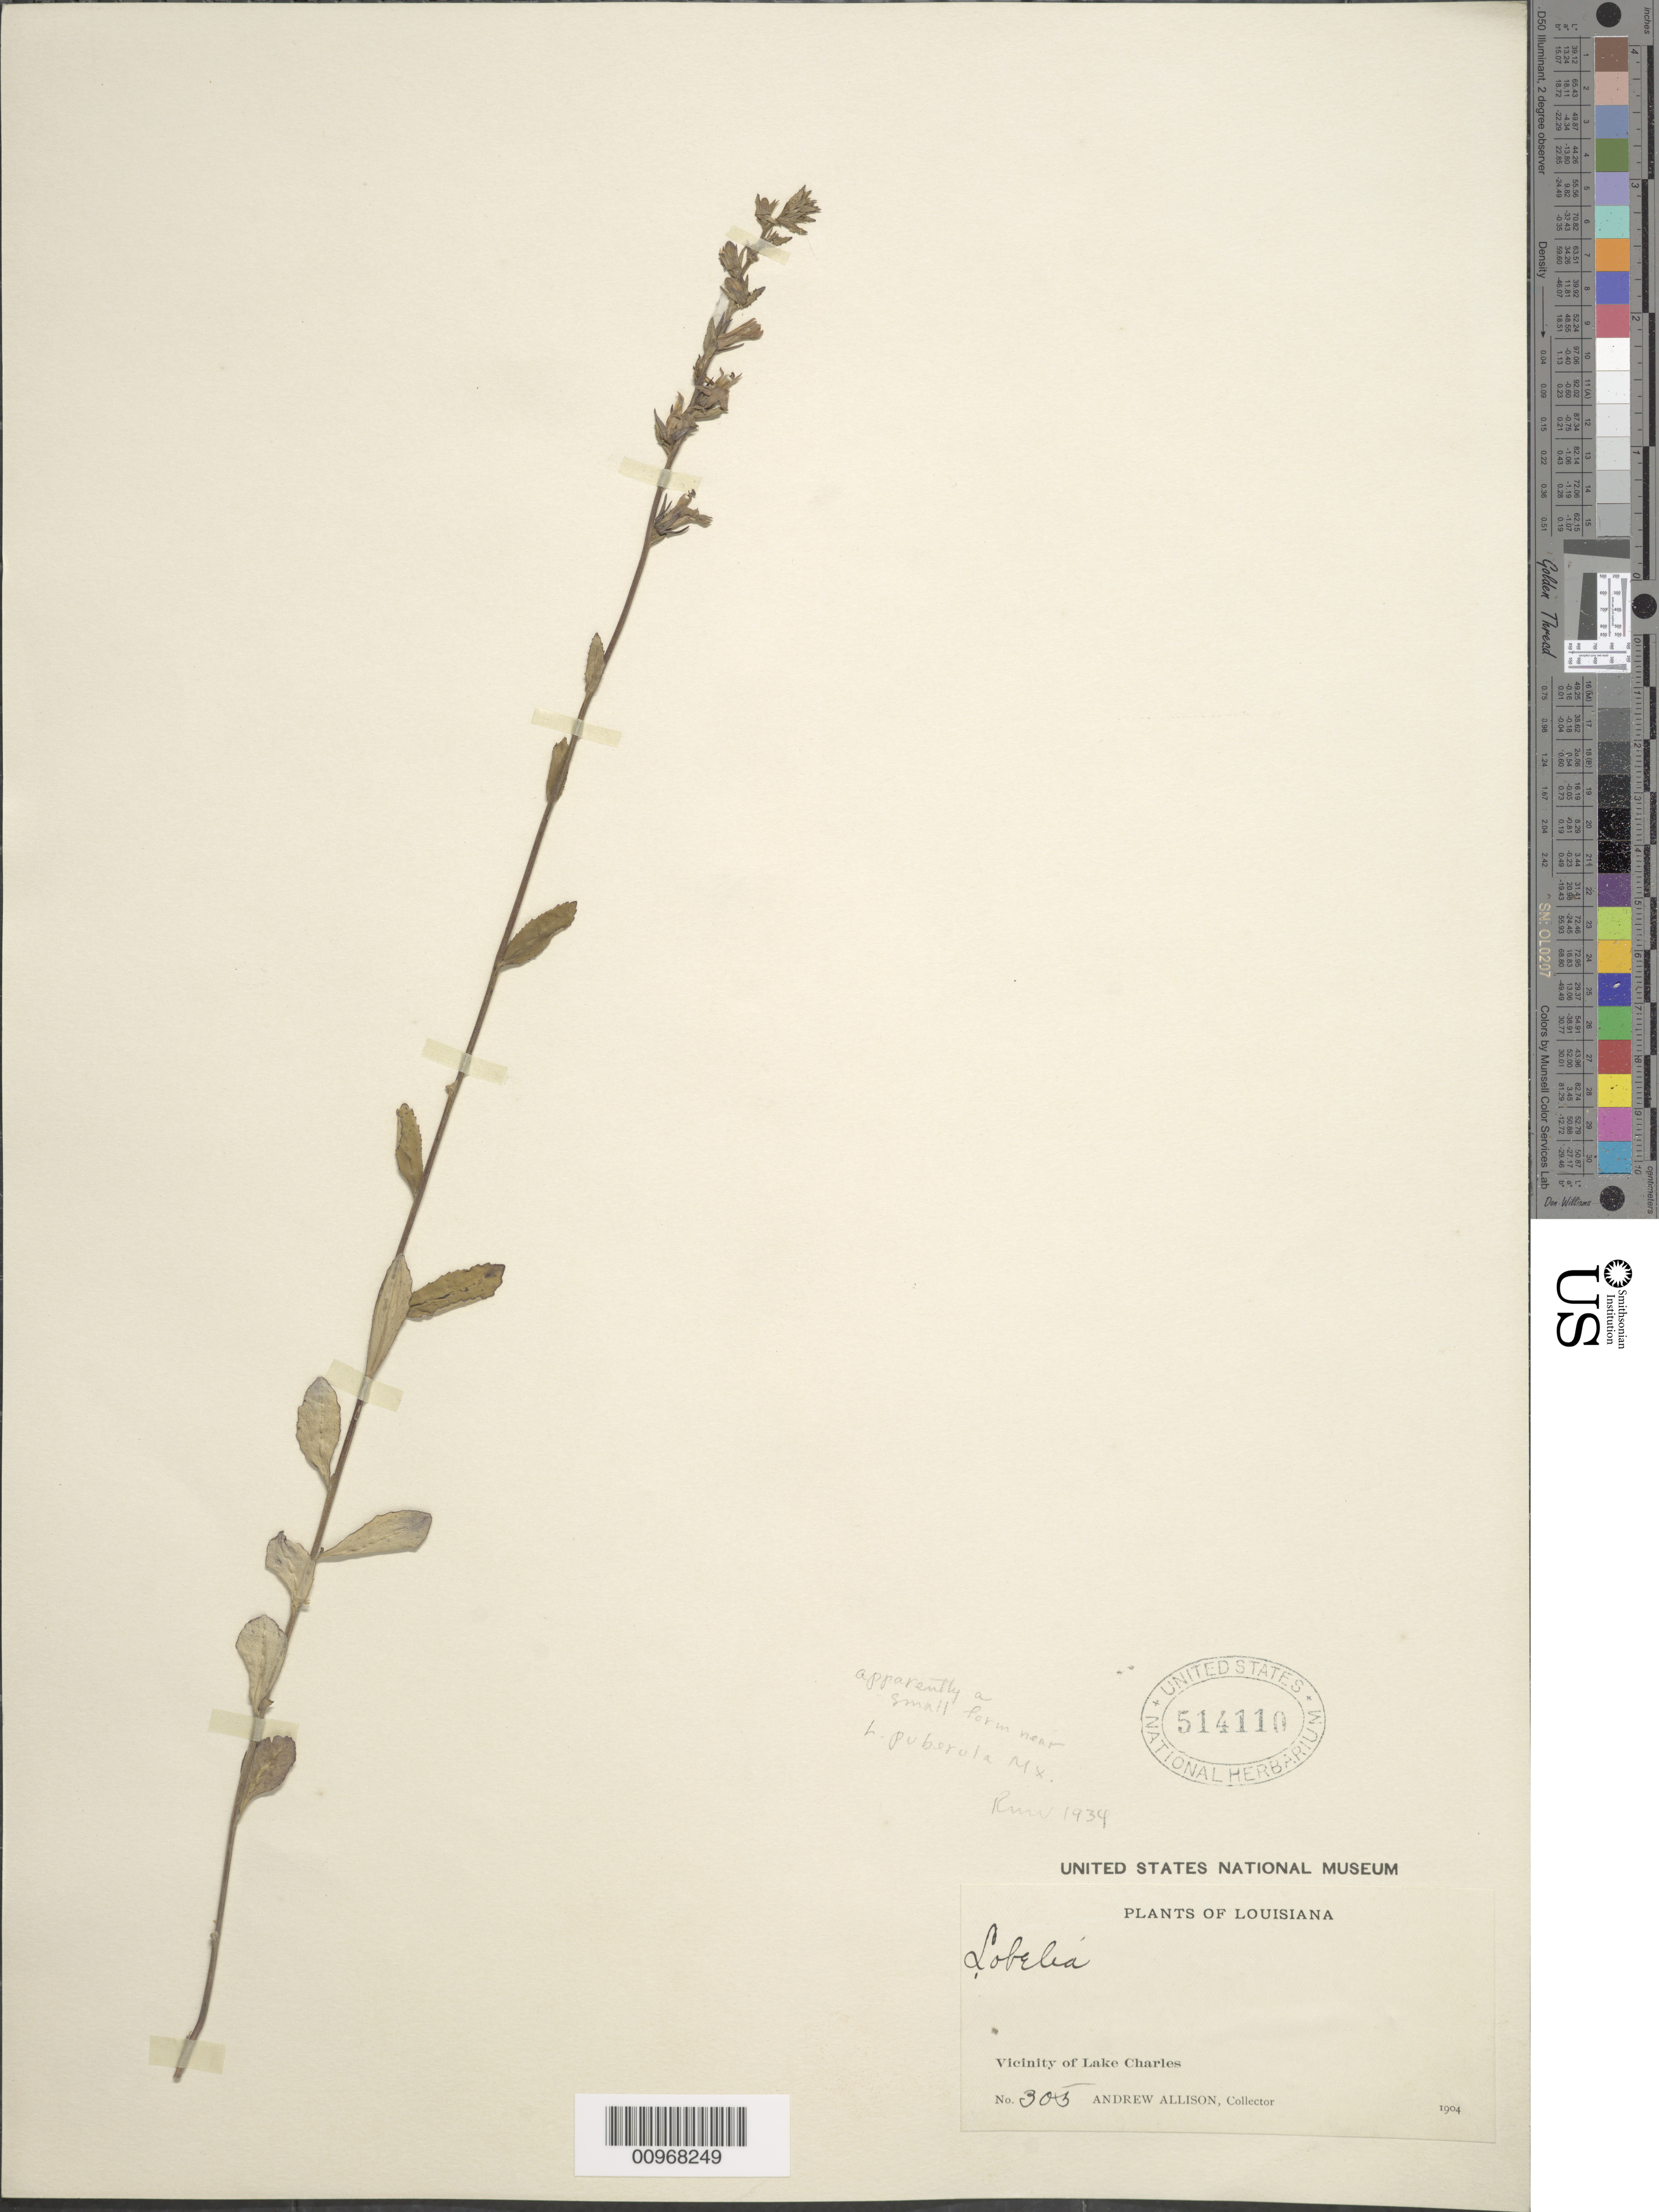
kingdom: Plantae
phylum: Tracheophyta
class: Magnoliopsida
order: Asterales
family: Campanulaceae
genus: Lobelia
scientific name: Lobelia puberula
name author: Michx.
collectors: A. Allison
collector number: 1904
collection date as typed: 1904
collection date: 1904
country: United States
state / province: Louisiana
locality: Lake Charles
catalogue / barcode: US 514110